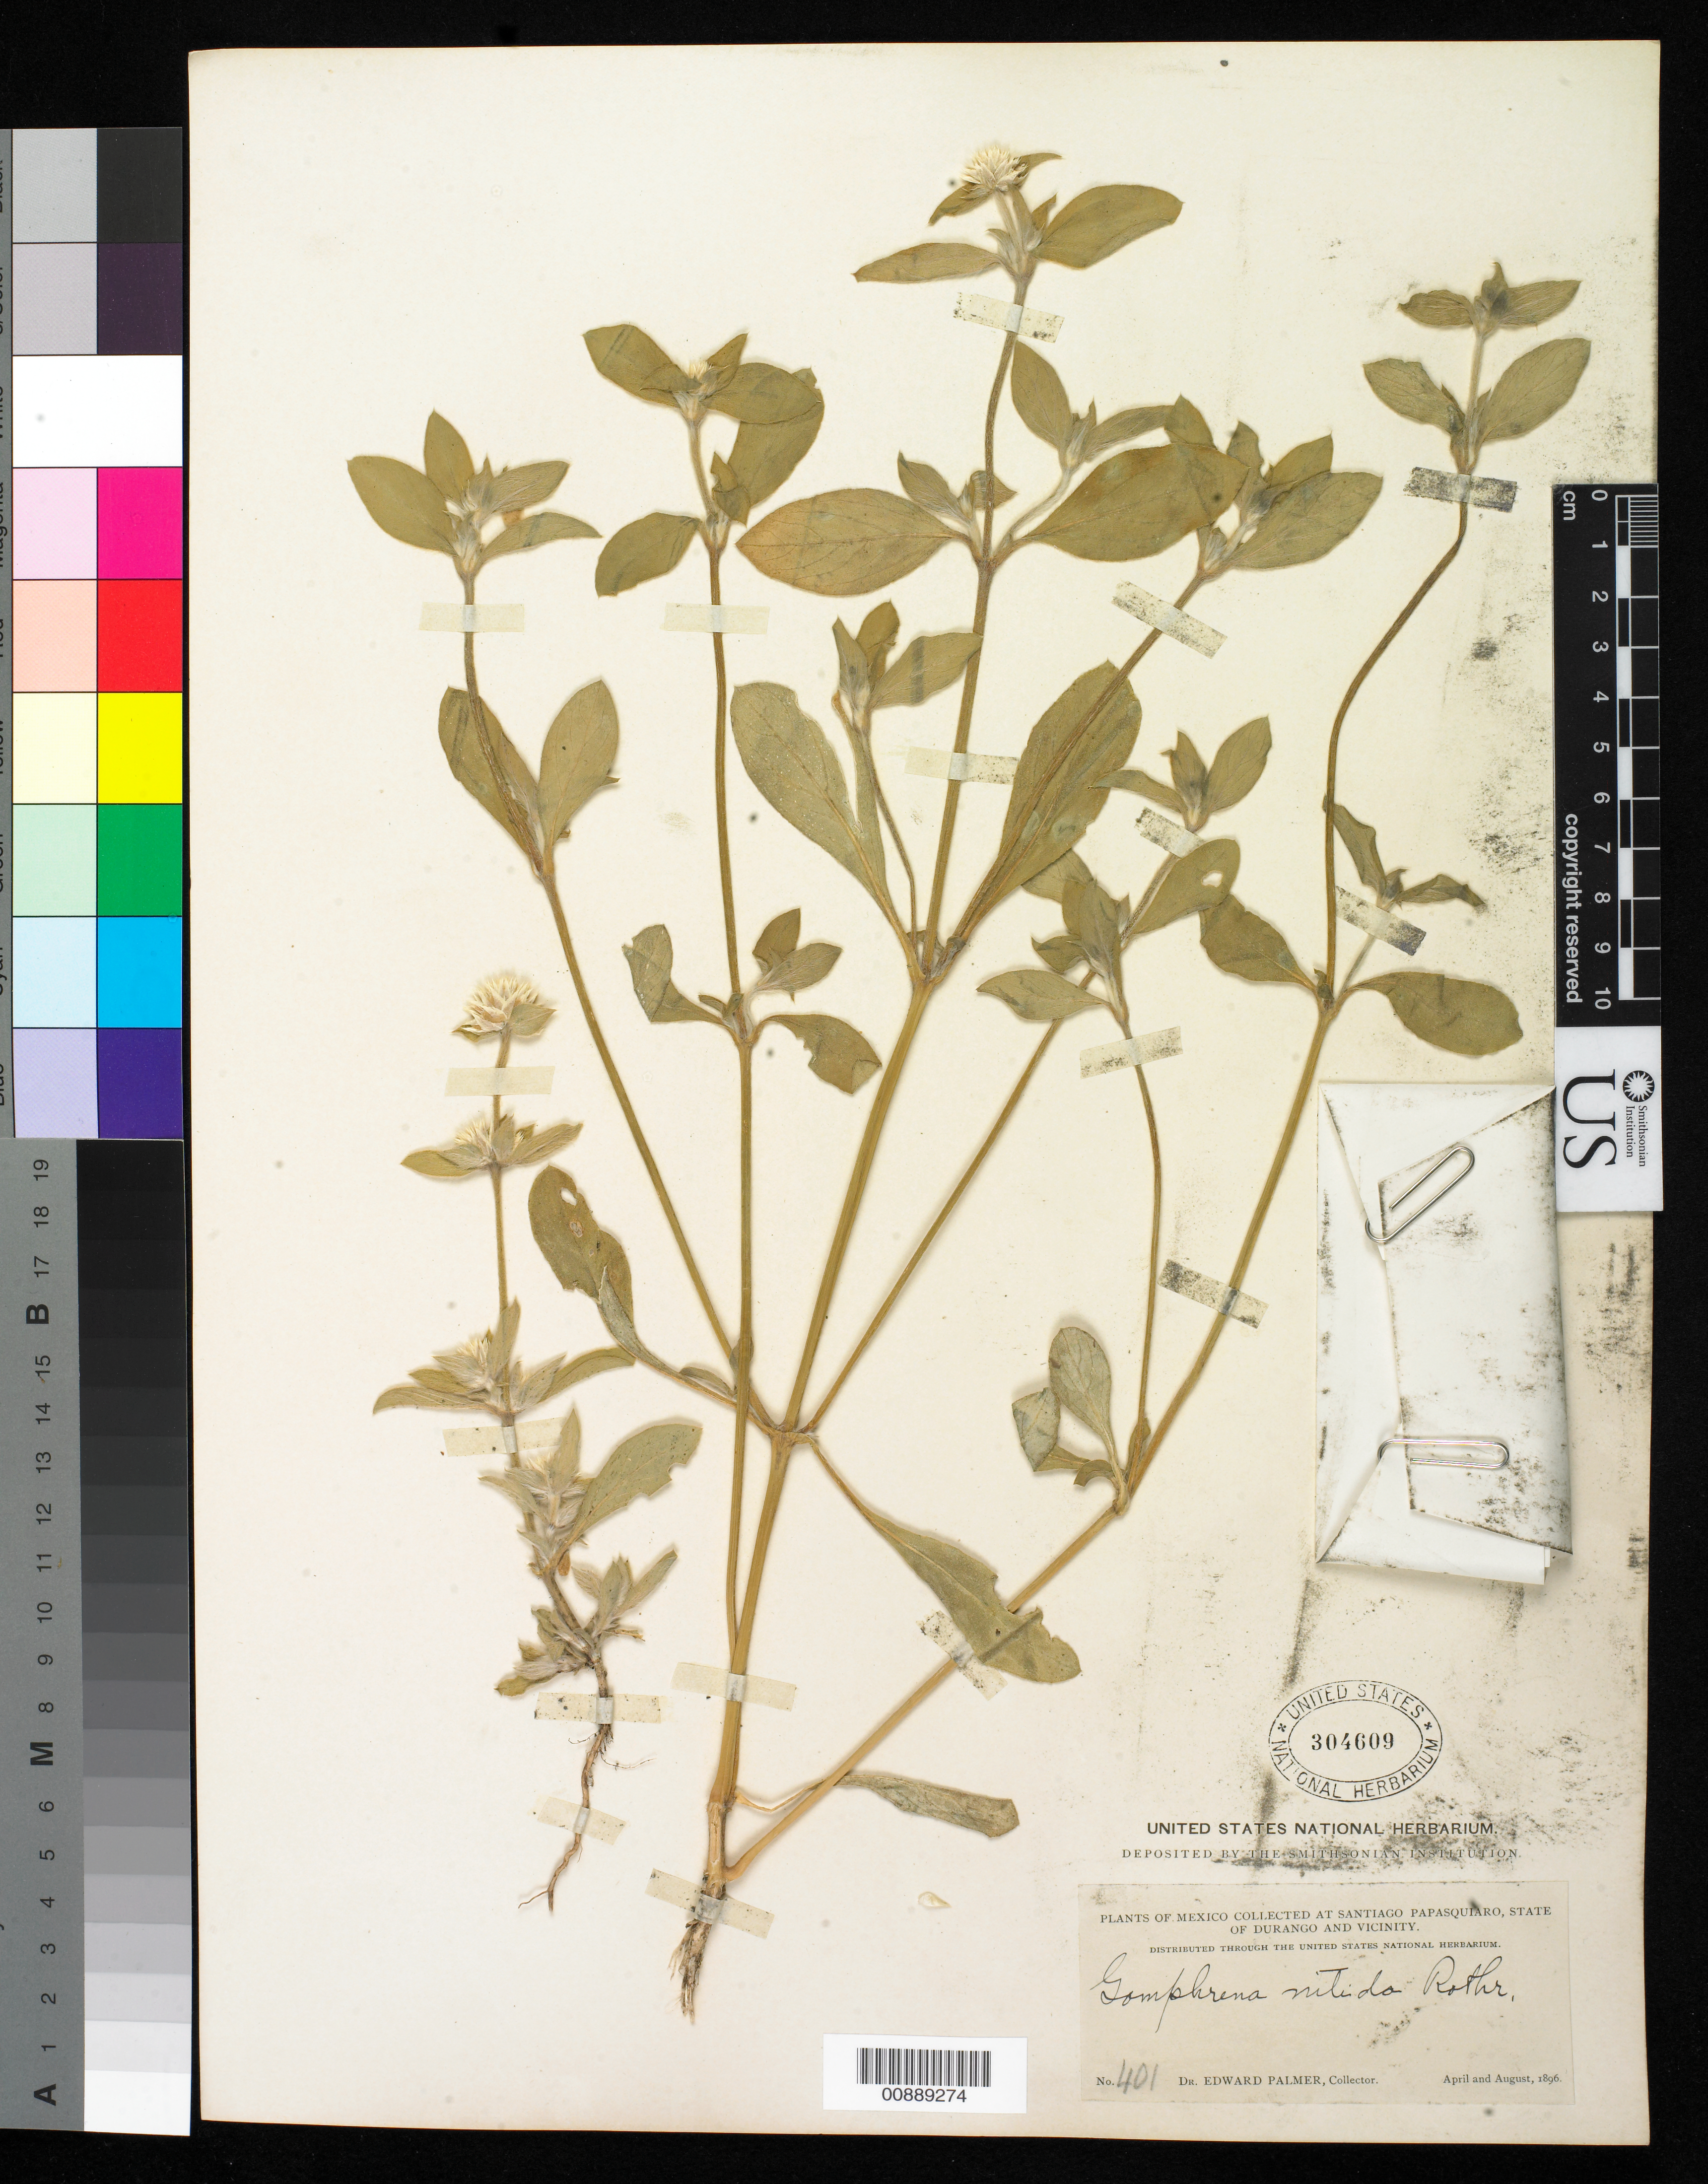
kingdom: Plantae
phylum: Tracheophyta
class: Magnoliopsida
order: Caryophyllales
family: Amaranthaceae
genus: Gomphrena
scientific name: Gomphrena nitida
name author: Rothr.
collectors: E. Palmer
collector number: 401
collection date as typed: Apr 1896 to -- Aug 1896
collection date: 1896-04/1896-08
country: Mexico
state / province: Durango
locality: Santiago Papasquiaro, Durango and vicinity.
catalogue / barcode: US 304609